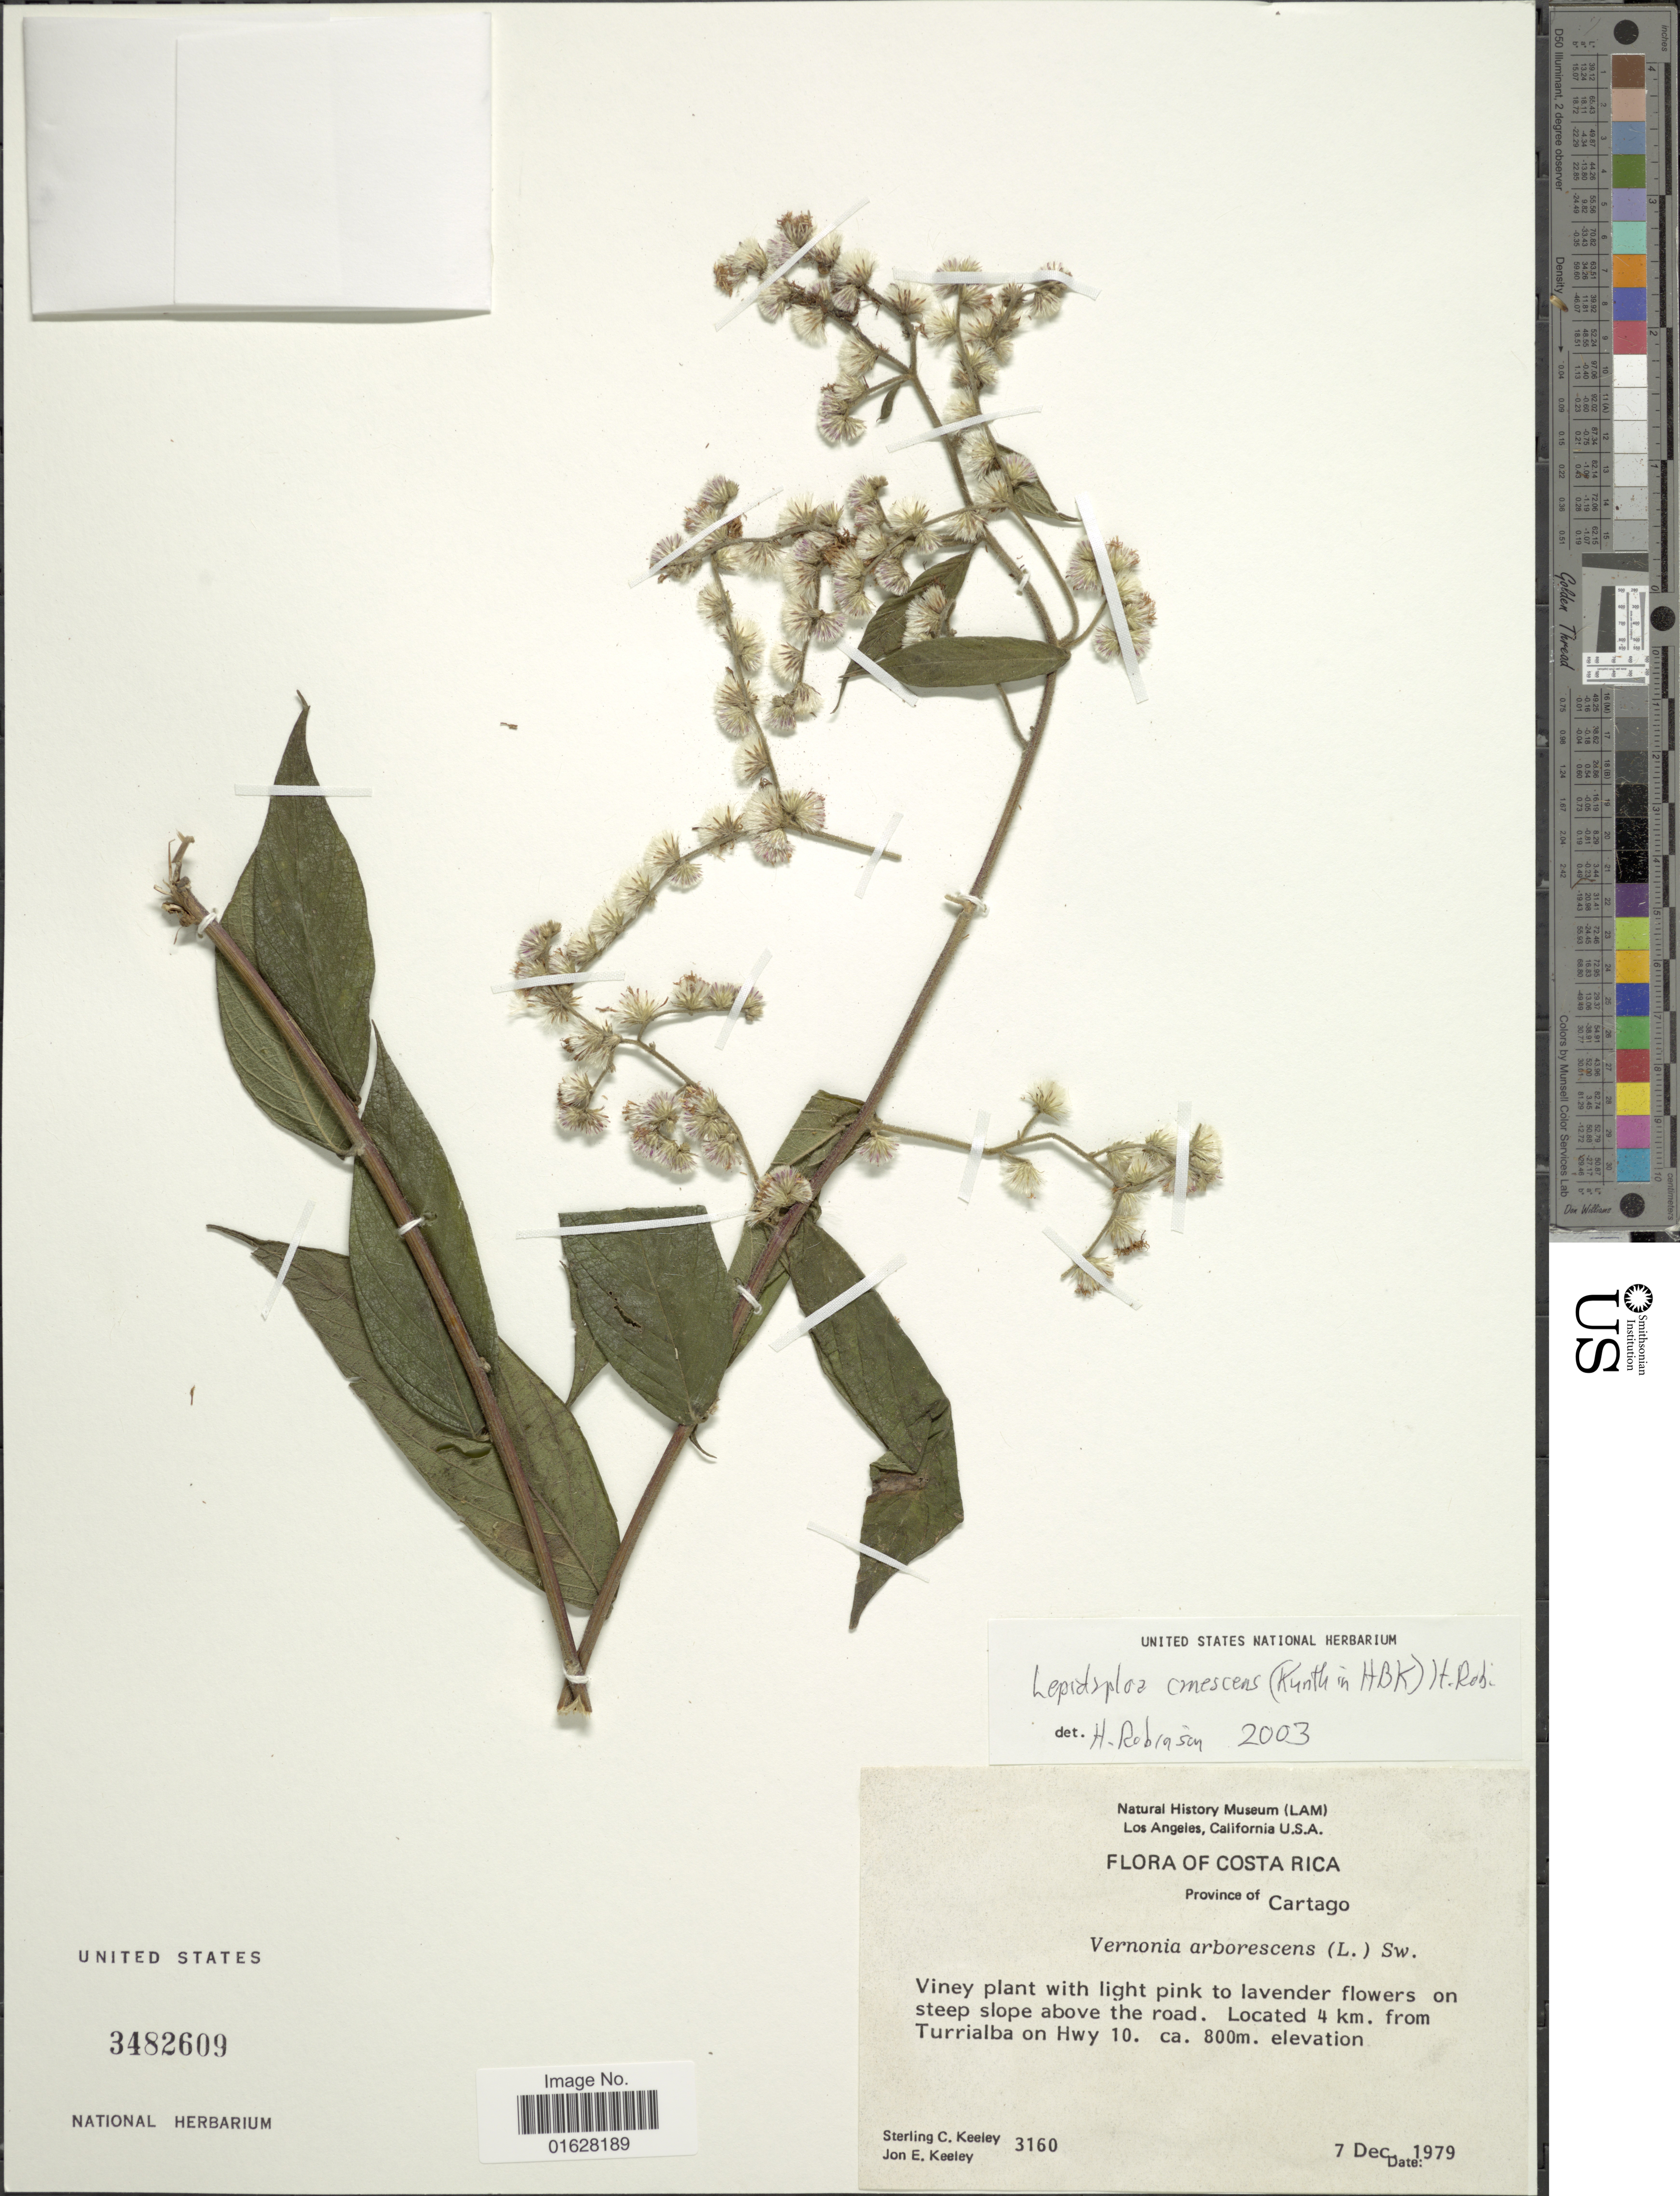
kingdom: Plantae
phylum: Tracheophyta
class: Magnoliopsida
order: Asterales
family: Asteraceae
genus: Lepidaploa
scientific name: Lepidaploa canescens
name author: (Kunth) H. Rob.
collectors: S. C. Keeley & J. E. Keeley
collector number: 3160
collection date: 1979-12-07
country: Costa Rica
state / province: Cartago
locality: Province of Cartago, 4 km from Turrialba on Hwy 10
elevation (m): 800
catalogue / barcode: US 3482609